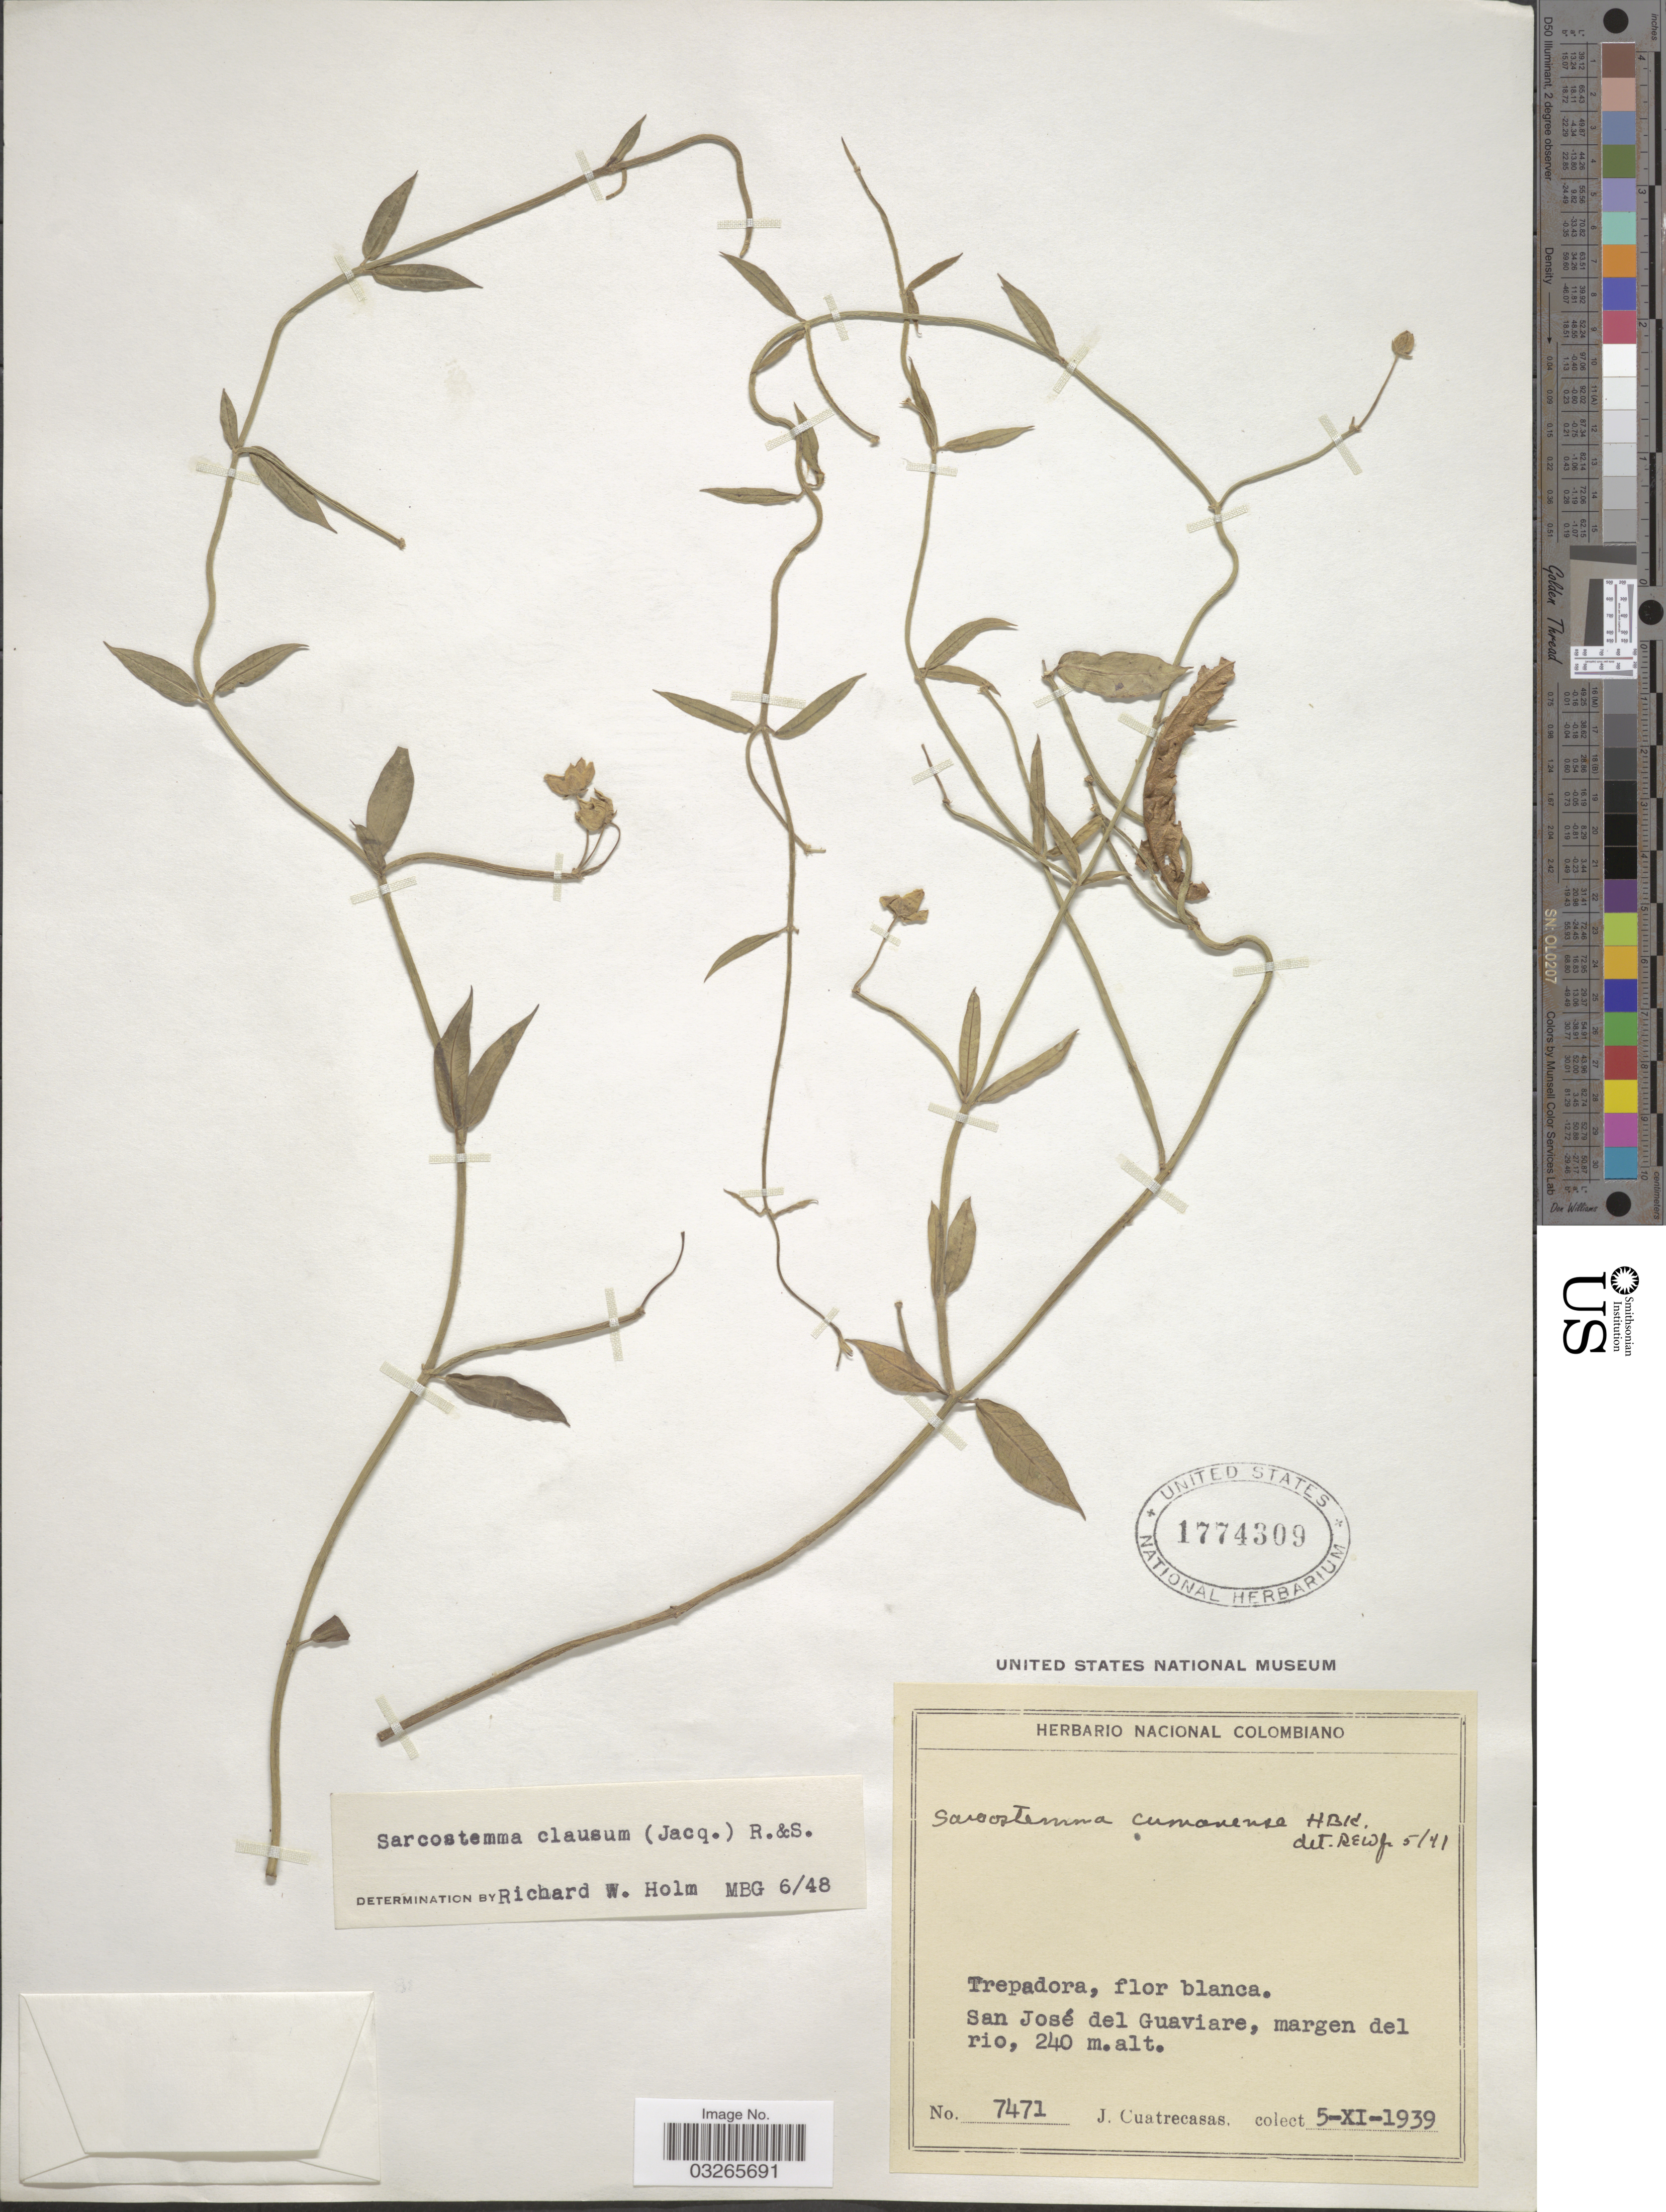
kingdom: Plantae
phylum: Tracheophyta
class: Magnoliopsida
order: Gentianales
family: Apocynaceae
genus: Sarcostemma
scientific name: Sarcostemma clausum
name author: (Jacq.) Schult.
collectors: J. Cuatrecasas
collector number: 7471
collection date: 1939-11-05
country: Colombia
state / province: Guaviare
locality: San José del Guaviare, margen del rio.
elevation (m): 240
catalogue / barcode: US 1774309